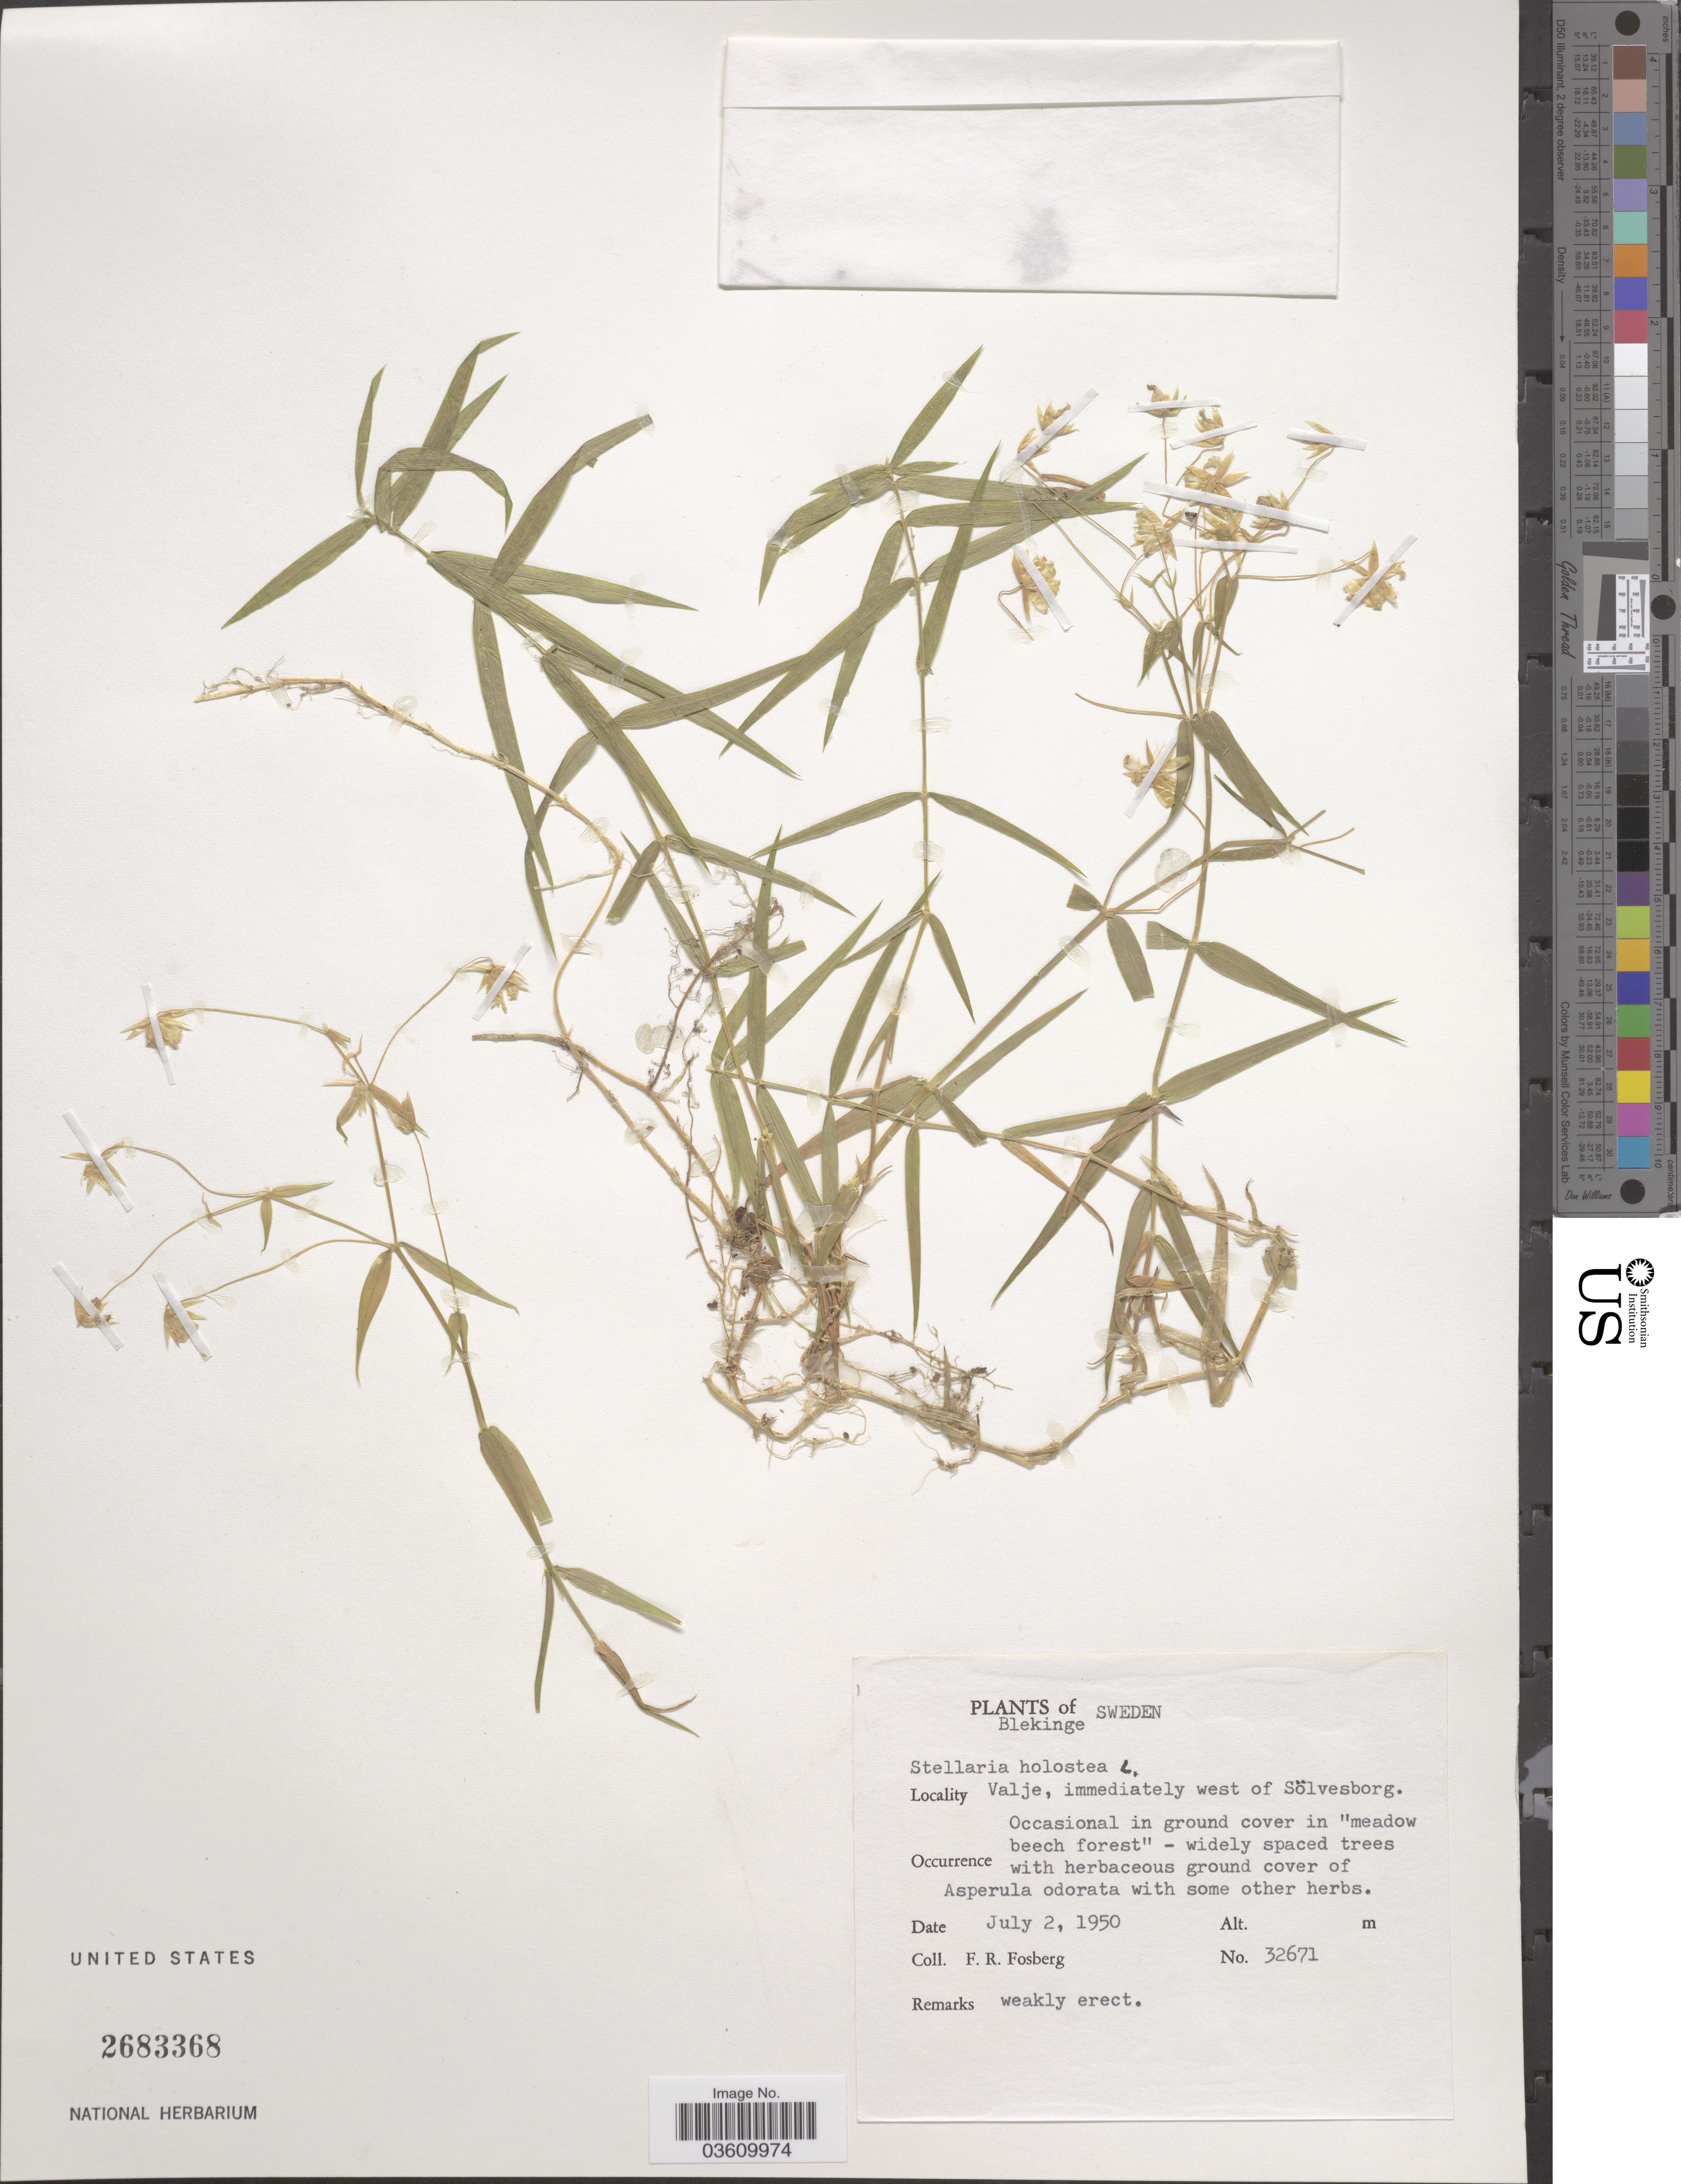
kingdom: Plantae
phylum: Tracheophyta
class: Magnoliopsida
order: Caryophyllales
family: Caryophyllaceae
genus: Rabelera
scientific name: Rabelera holostea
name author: (L.) M.T. Sharples & E.A. Tripp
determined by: U.S. National Herbarium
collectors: F. R. Fosberg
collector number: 32671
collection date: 1950-07-02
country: Sweden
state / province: Blekinge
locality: Valje, immediately west of Sölvesborg.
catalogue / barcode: US 2683368